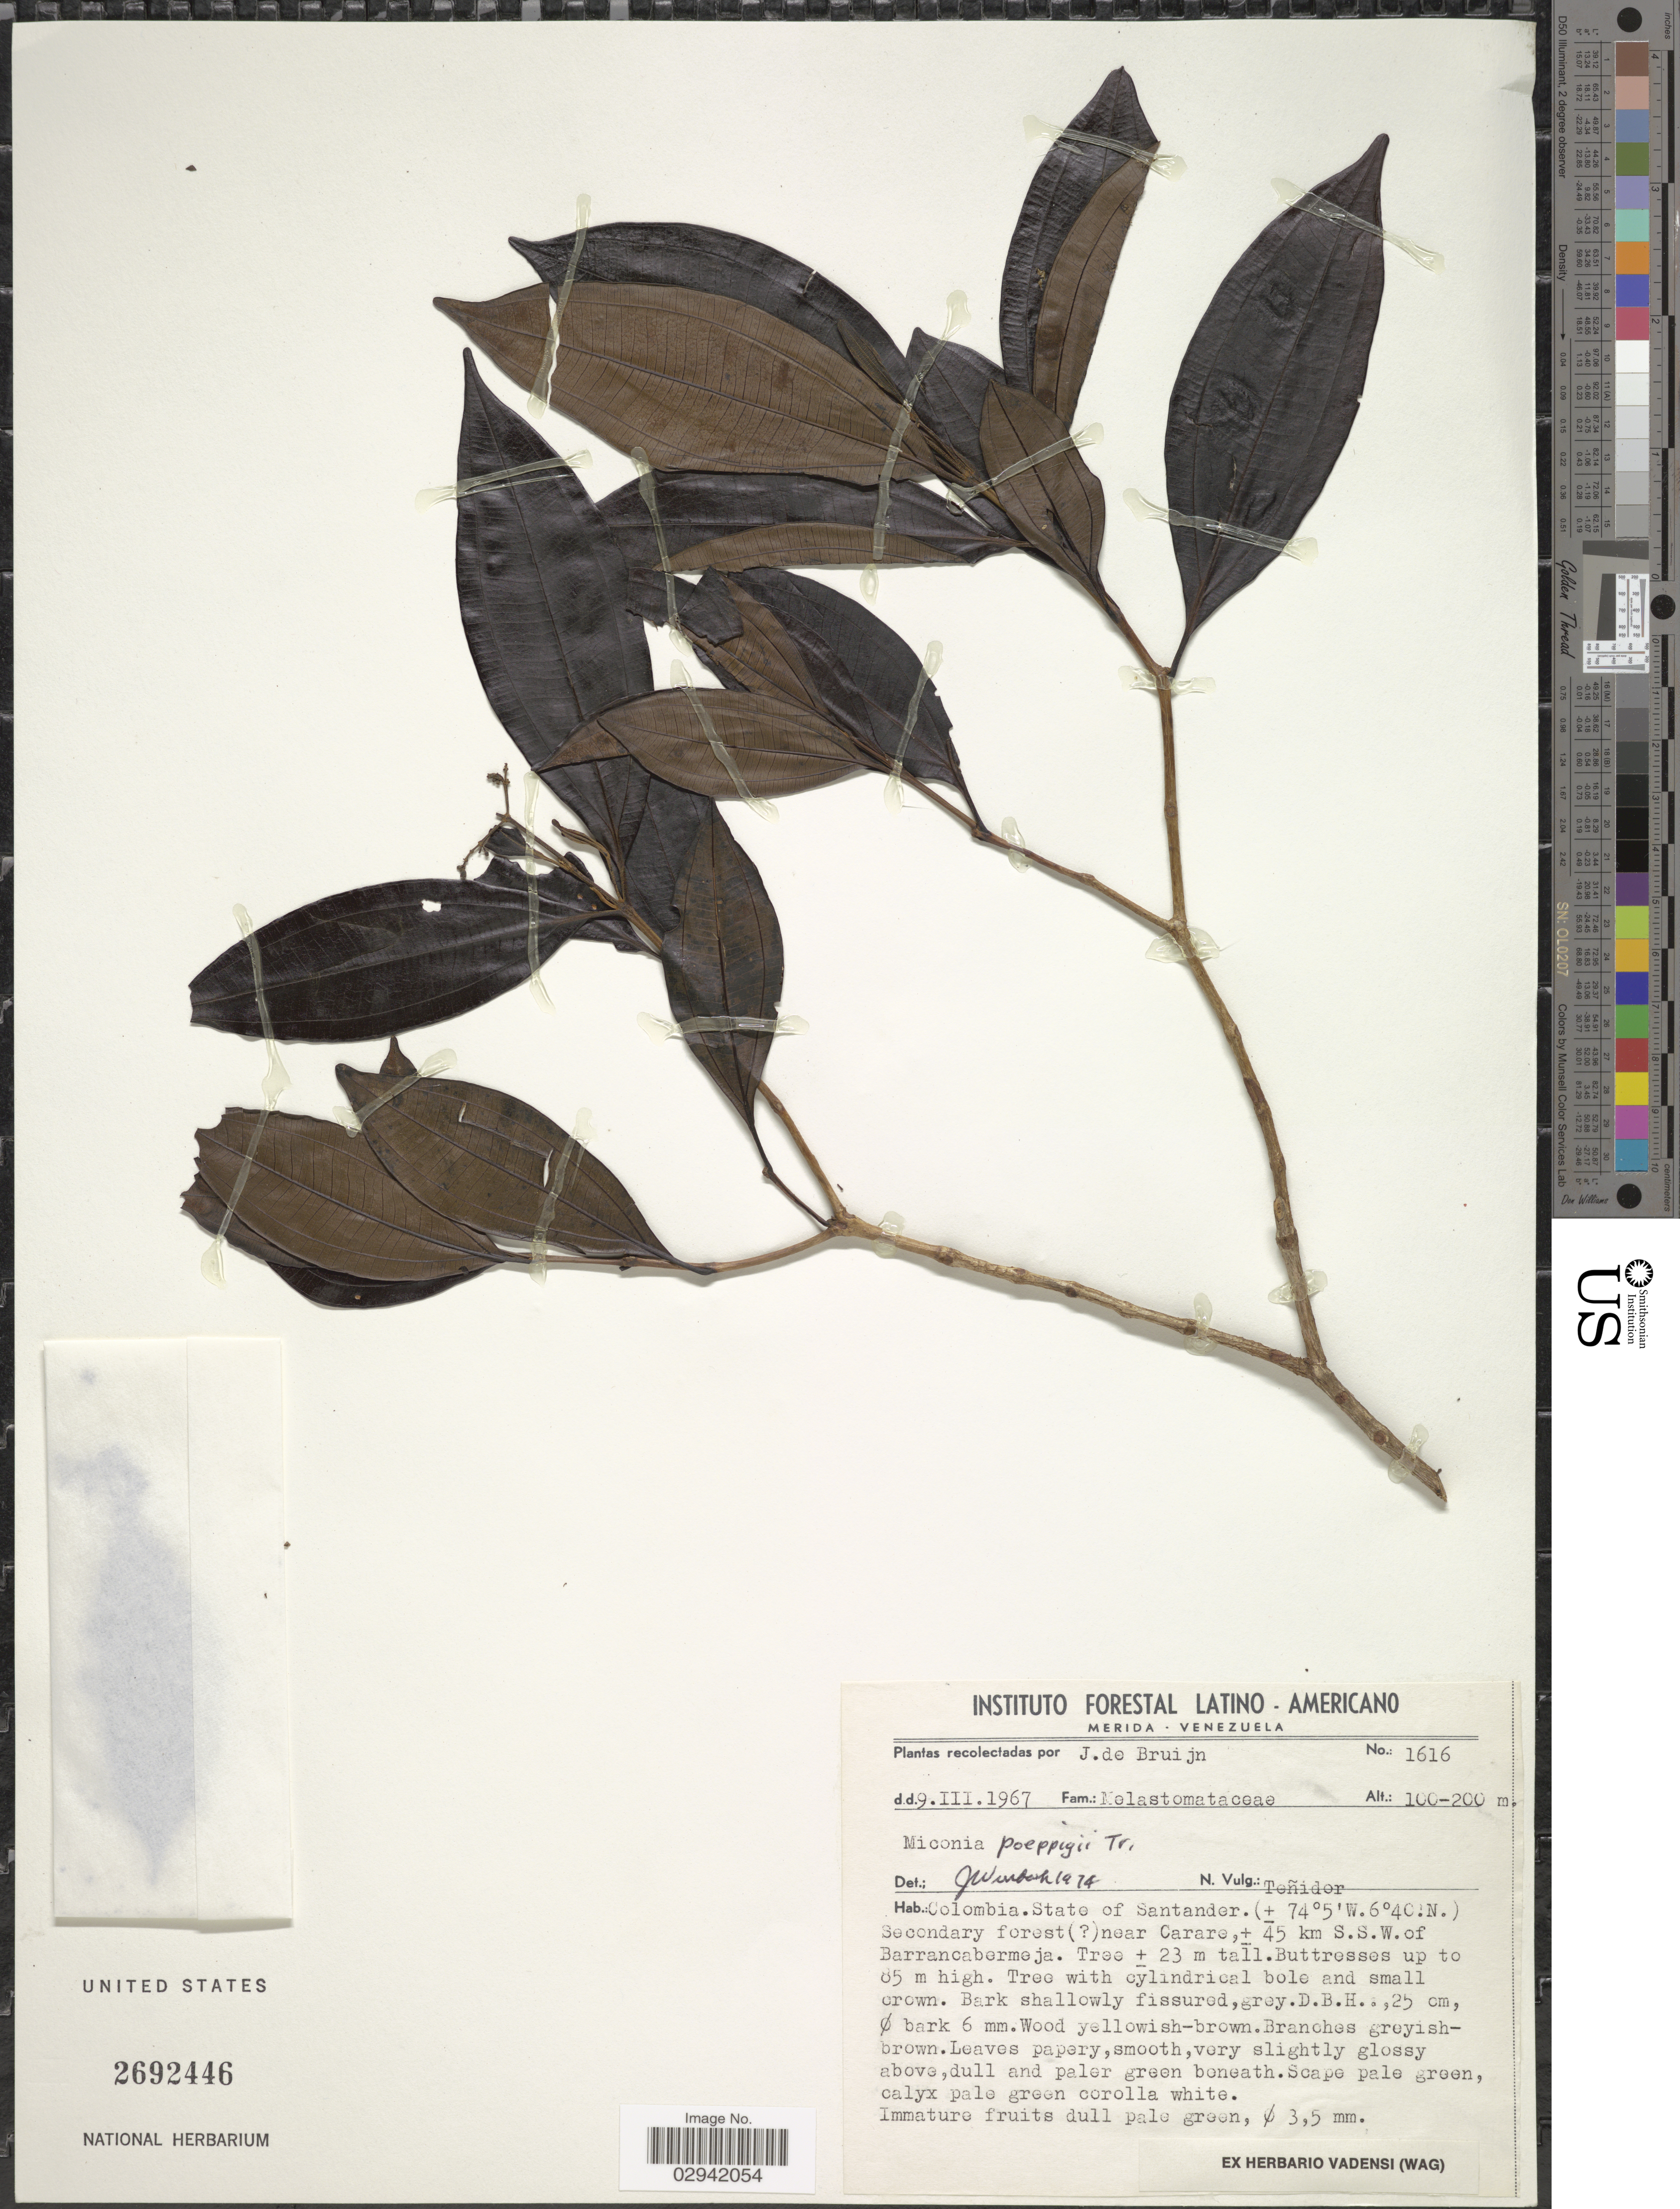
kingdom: Plantae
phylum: Tracheophyta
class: Magnoliopsida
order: Myrtales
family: Melastomataceae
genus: Miconia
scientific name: Miconia poeppigii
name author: Triana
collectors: J. Bruijn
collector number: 1616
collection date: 1967-03-09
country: Colombia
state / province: Santander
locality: Near Carare, ± 45 km S.S.W. of Barrancabermeja.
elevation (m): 100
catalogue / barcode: US 2692446